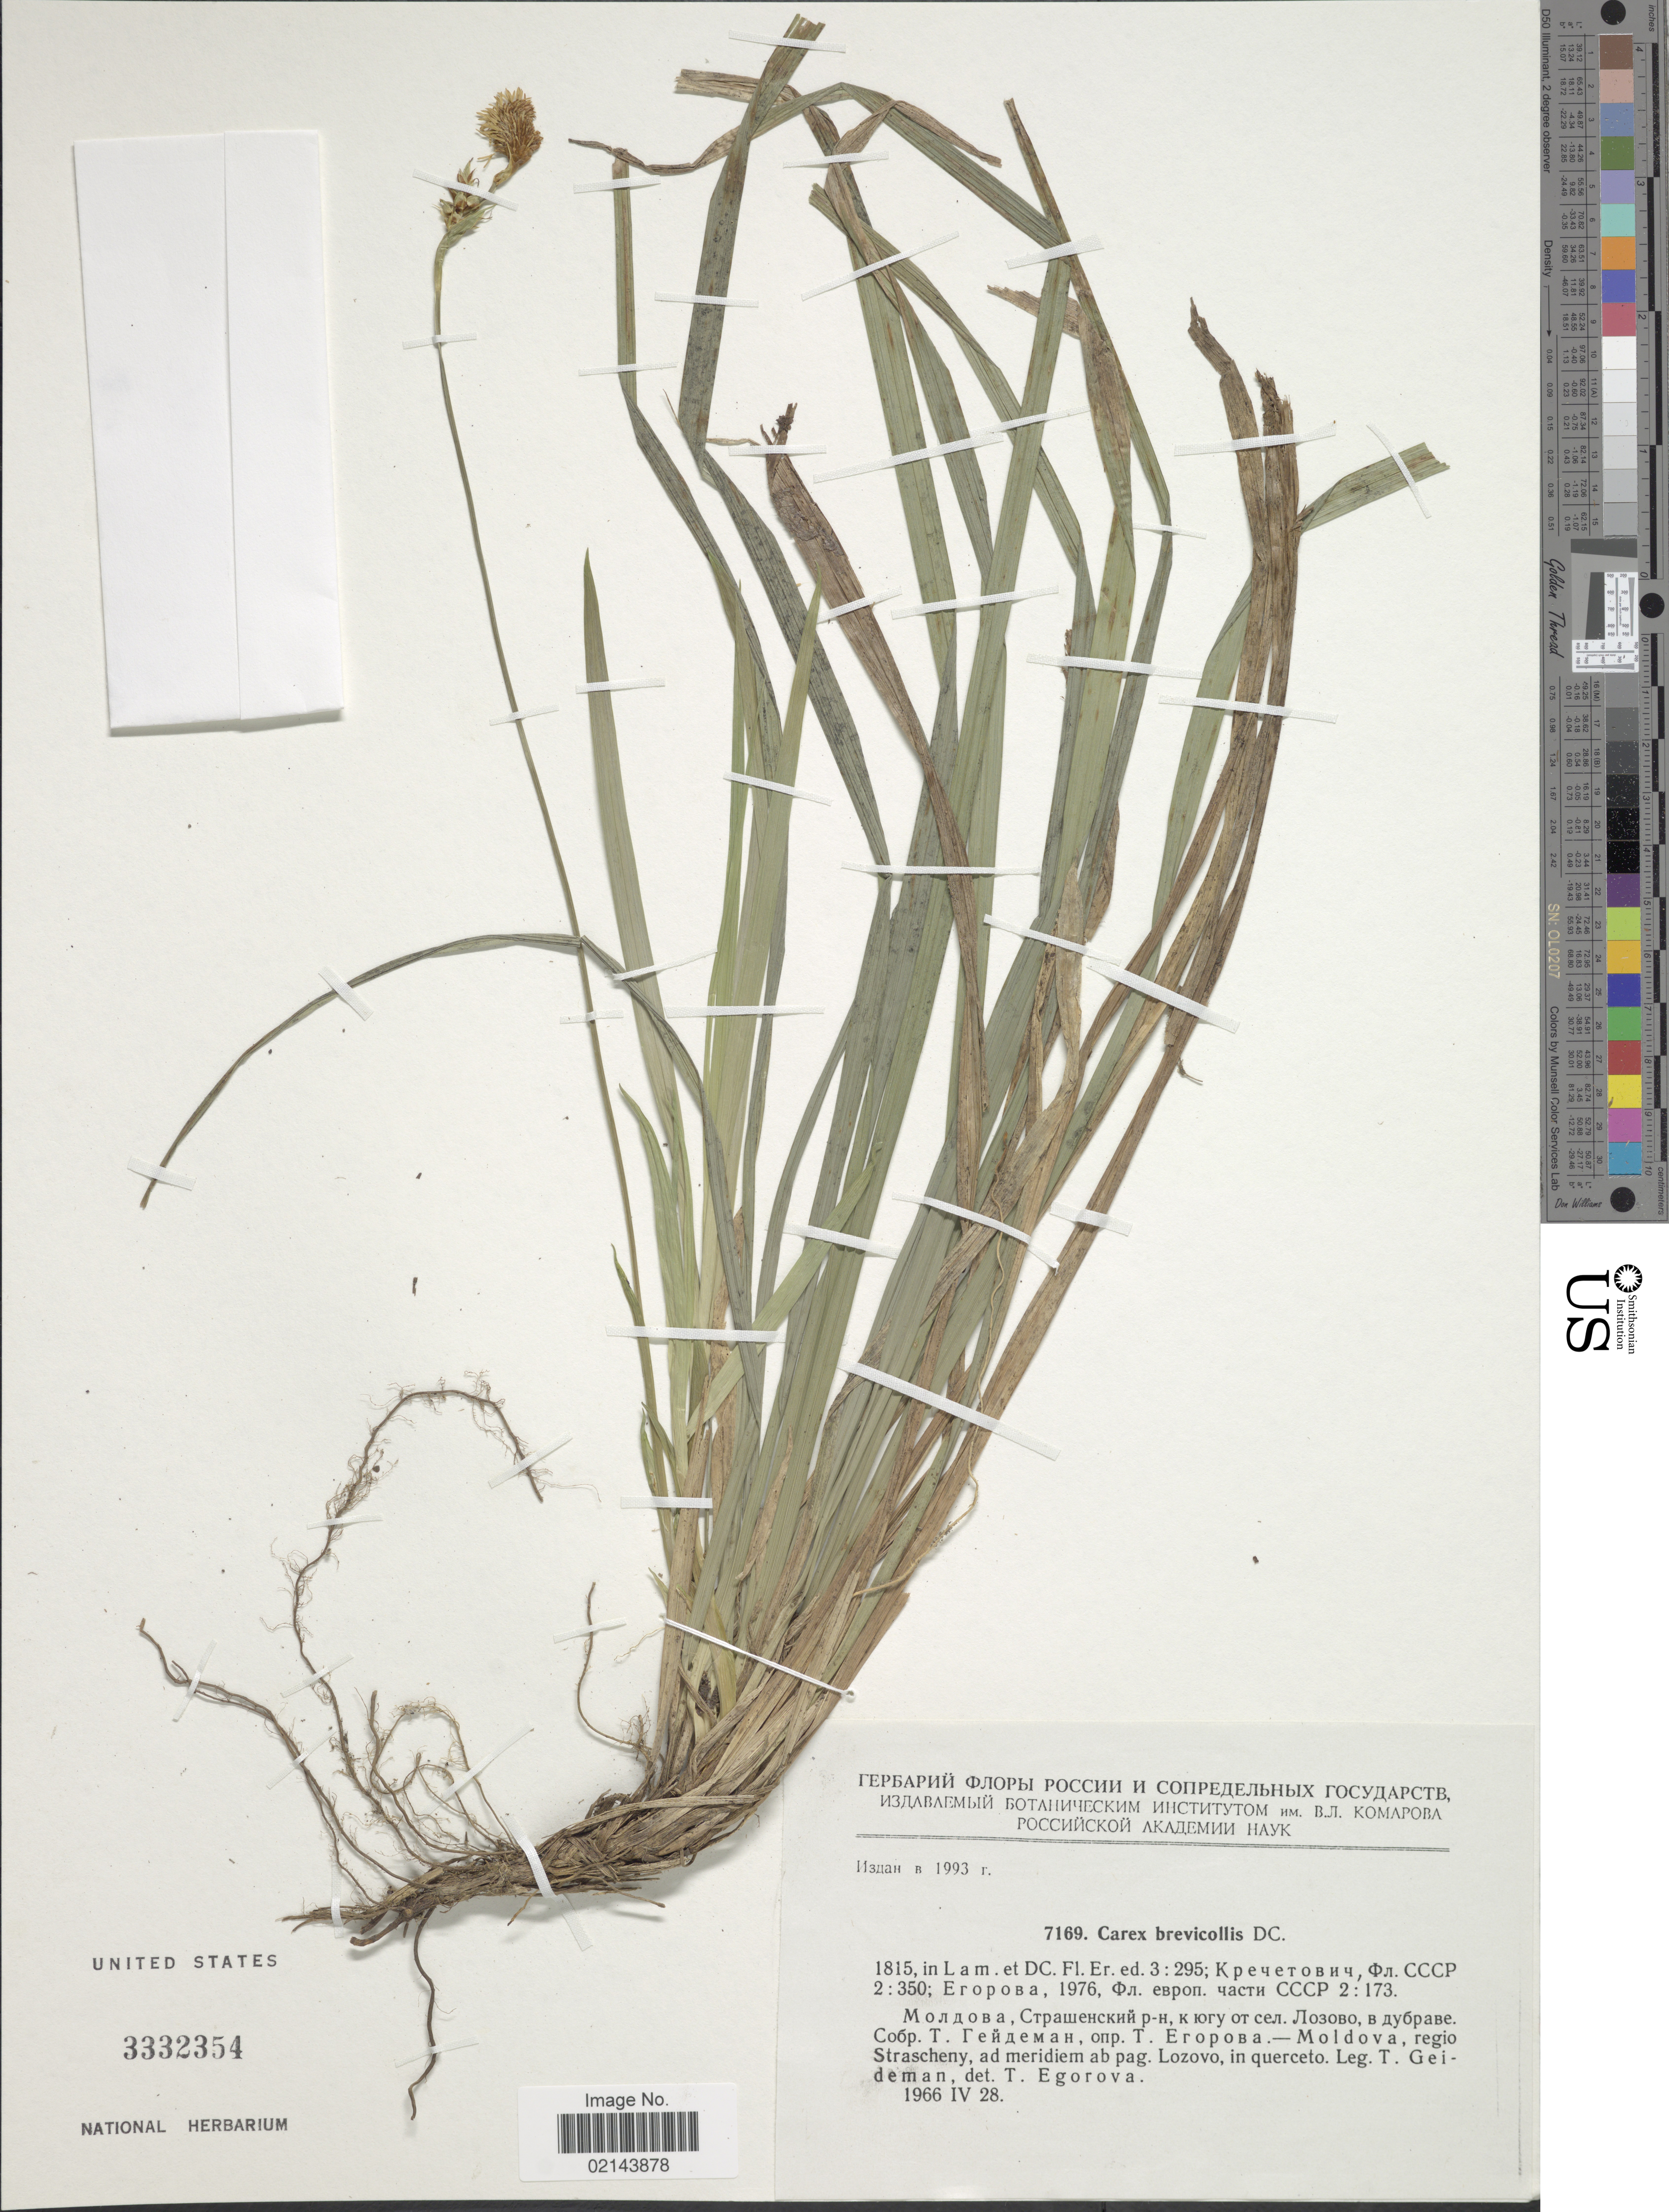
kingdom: Plantae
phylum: Tracheophyta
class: Liliopsida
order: Poales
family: Cyperaceae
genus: Carex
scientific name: Carex brevicollis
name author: DC.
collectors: T. Geideman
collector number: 7169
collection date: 1966-04-28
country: Moldova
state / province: Străşeni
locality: Regio Strascheny, ab pag. Lozovo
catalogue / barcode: US 3332354